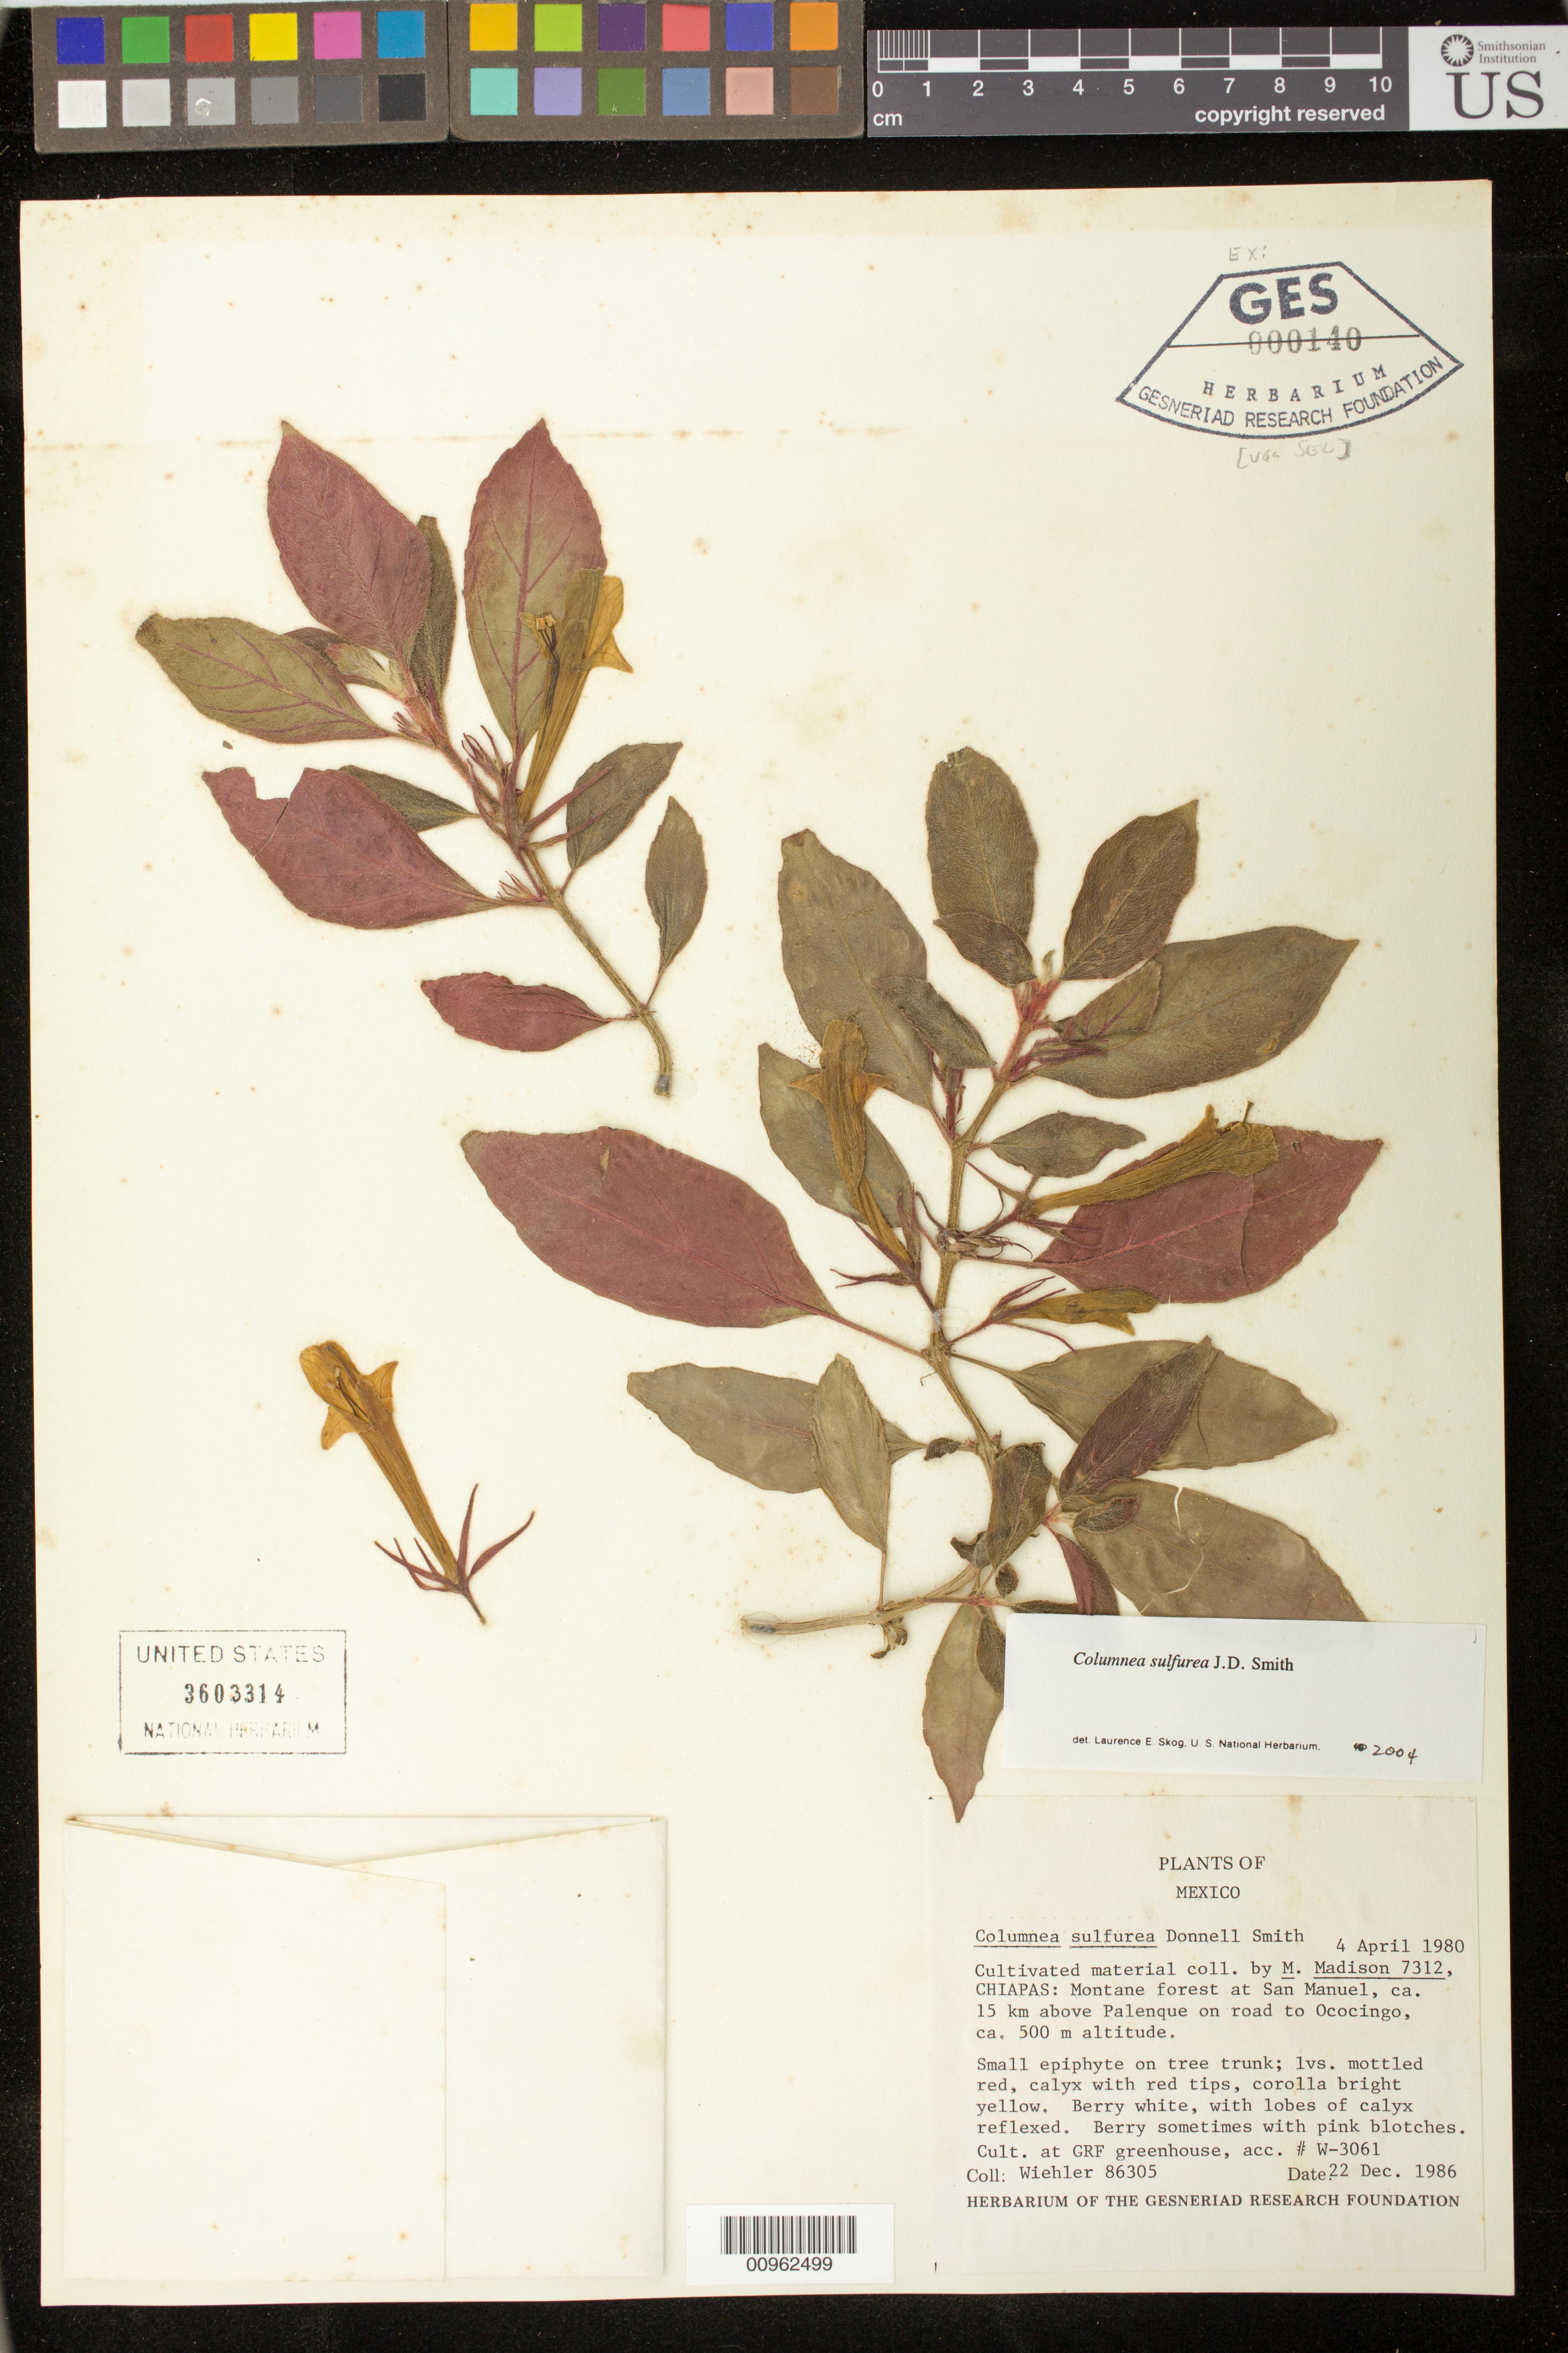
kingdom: Plantae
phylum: Tracheophyta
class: Magnoliopsida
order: Lamiales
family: Gesneriaceae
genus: Columnea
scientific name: Columnea sulfurea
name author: Donn. Sm.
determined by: Skog, Laurence E.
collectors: H. J. Wiehler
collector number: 86305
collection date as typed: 22 Dec 1986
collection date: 1986-12-22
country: United States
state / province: Florida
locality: Cultivated in greenhouse, Gesneriad Research Foundation, Sarasota, Florida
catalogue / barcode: US 3603314